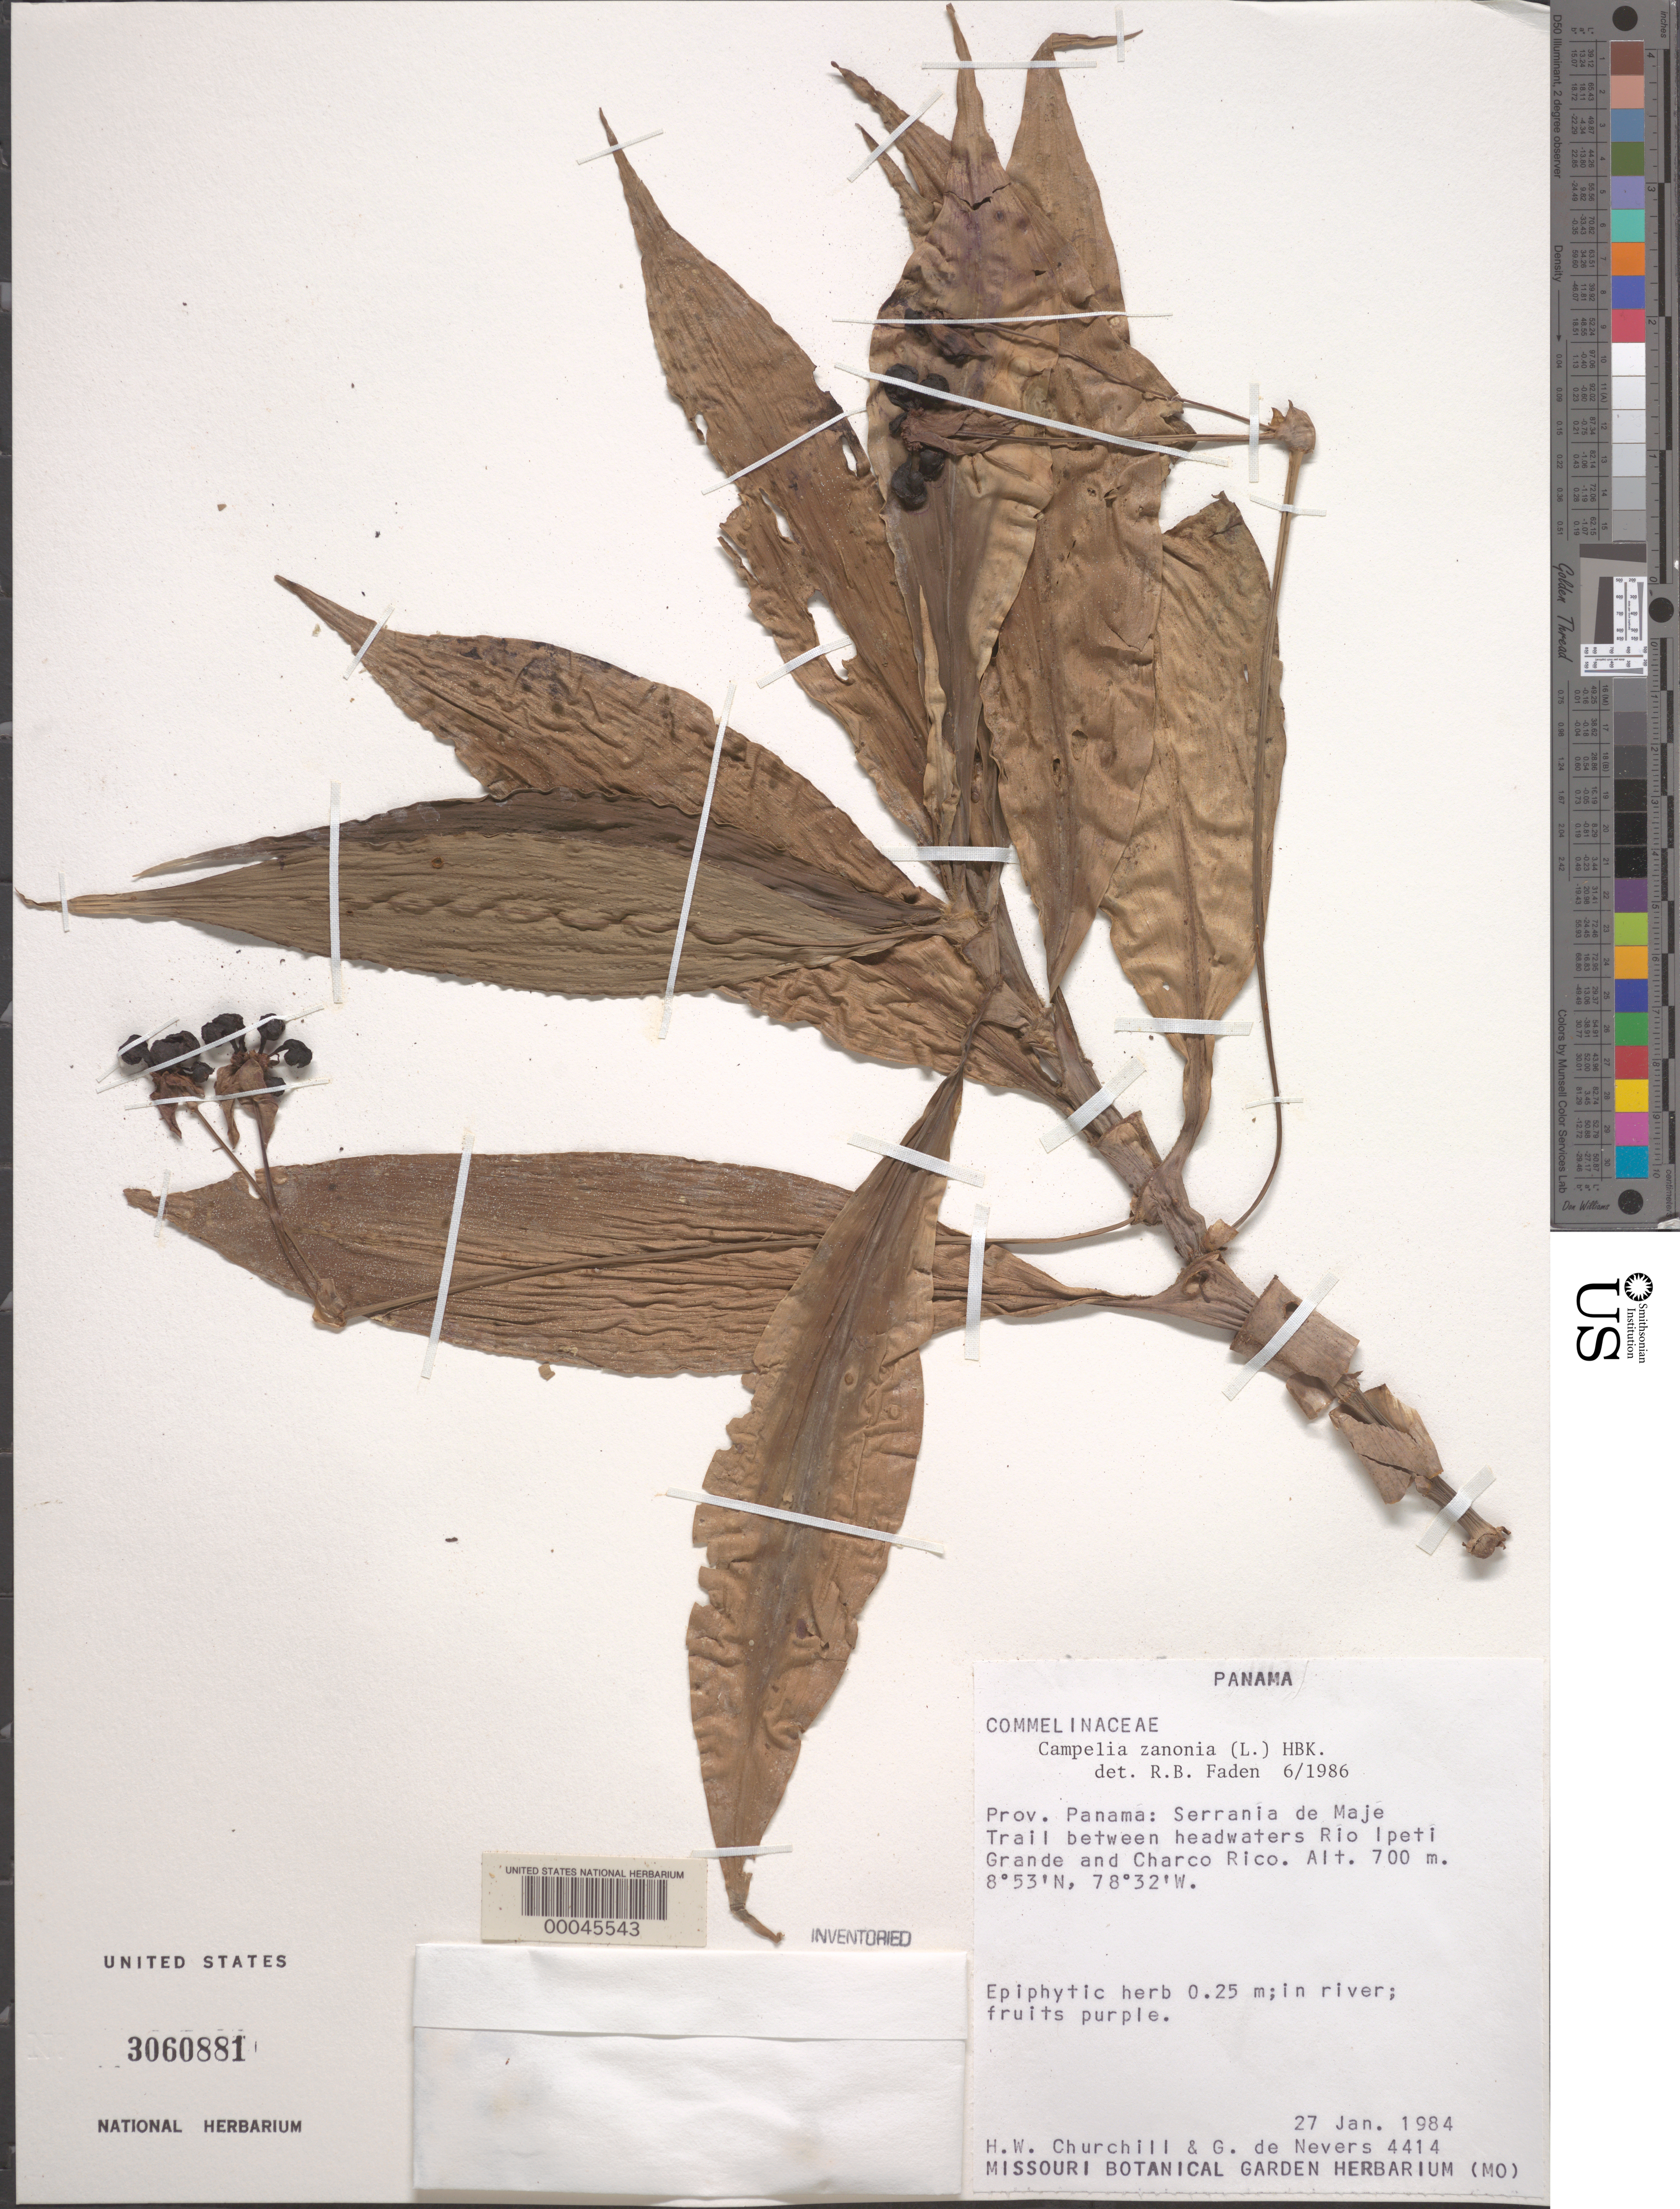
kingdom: Plantae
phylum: Tracheophyta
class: Liliopsida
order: Commelinales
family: Commelinaceae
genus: Tradescantia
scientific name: Tradescantia zanonia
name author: (L.) Sw.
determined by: Faden, Robert B., (US), Smithsonian Institution - National Museum of Natural History (UNITED STATES)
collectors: H. Churchill & G. C. de Nevers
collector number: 44114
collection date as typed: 27 Jan 1984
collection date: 1984-01-27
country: Panama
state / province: Panamá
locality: Serrania de Maje, between headwaters of Rio Ipeti Grande and Charco Rico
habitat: In river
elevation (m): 700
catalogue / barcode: US 3060881